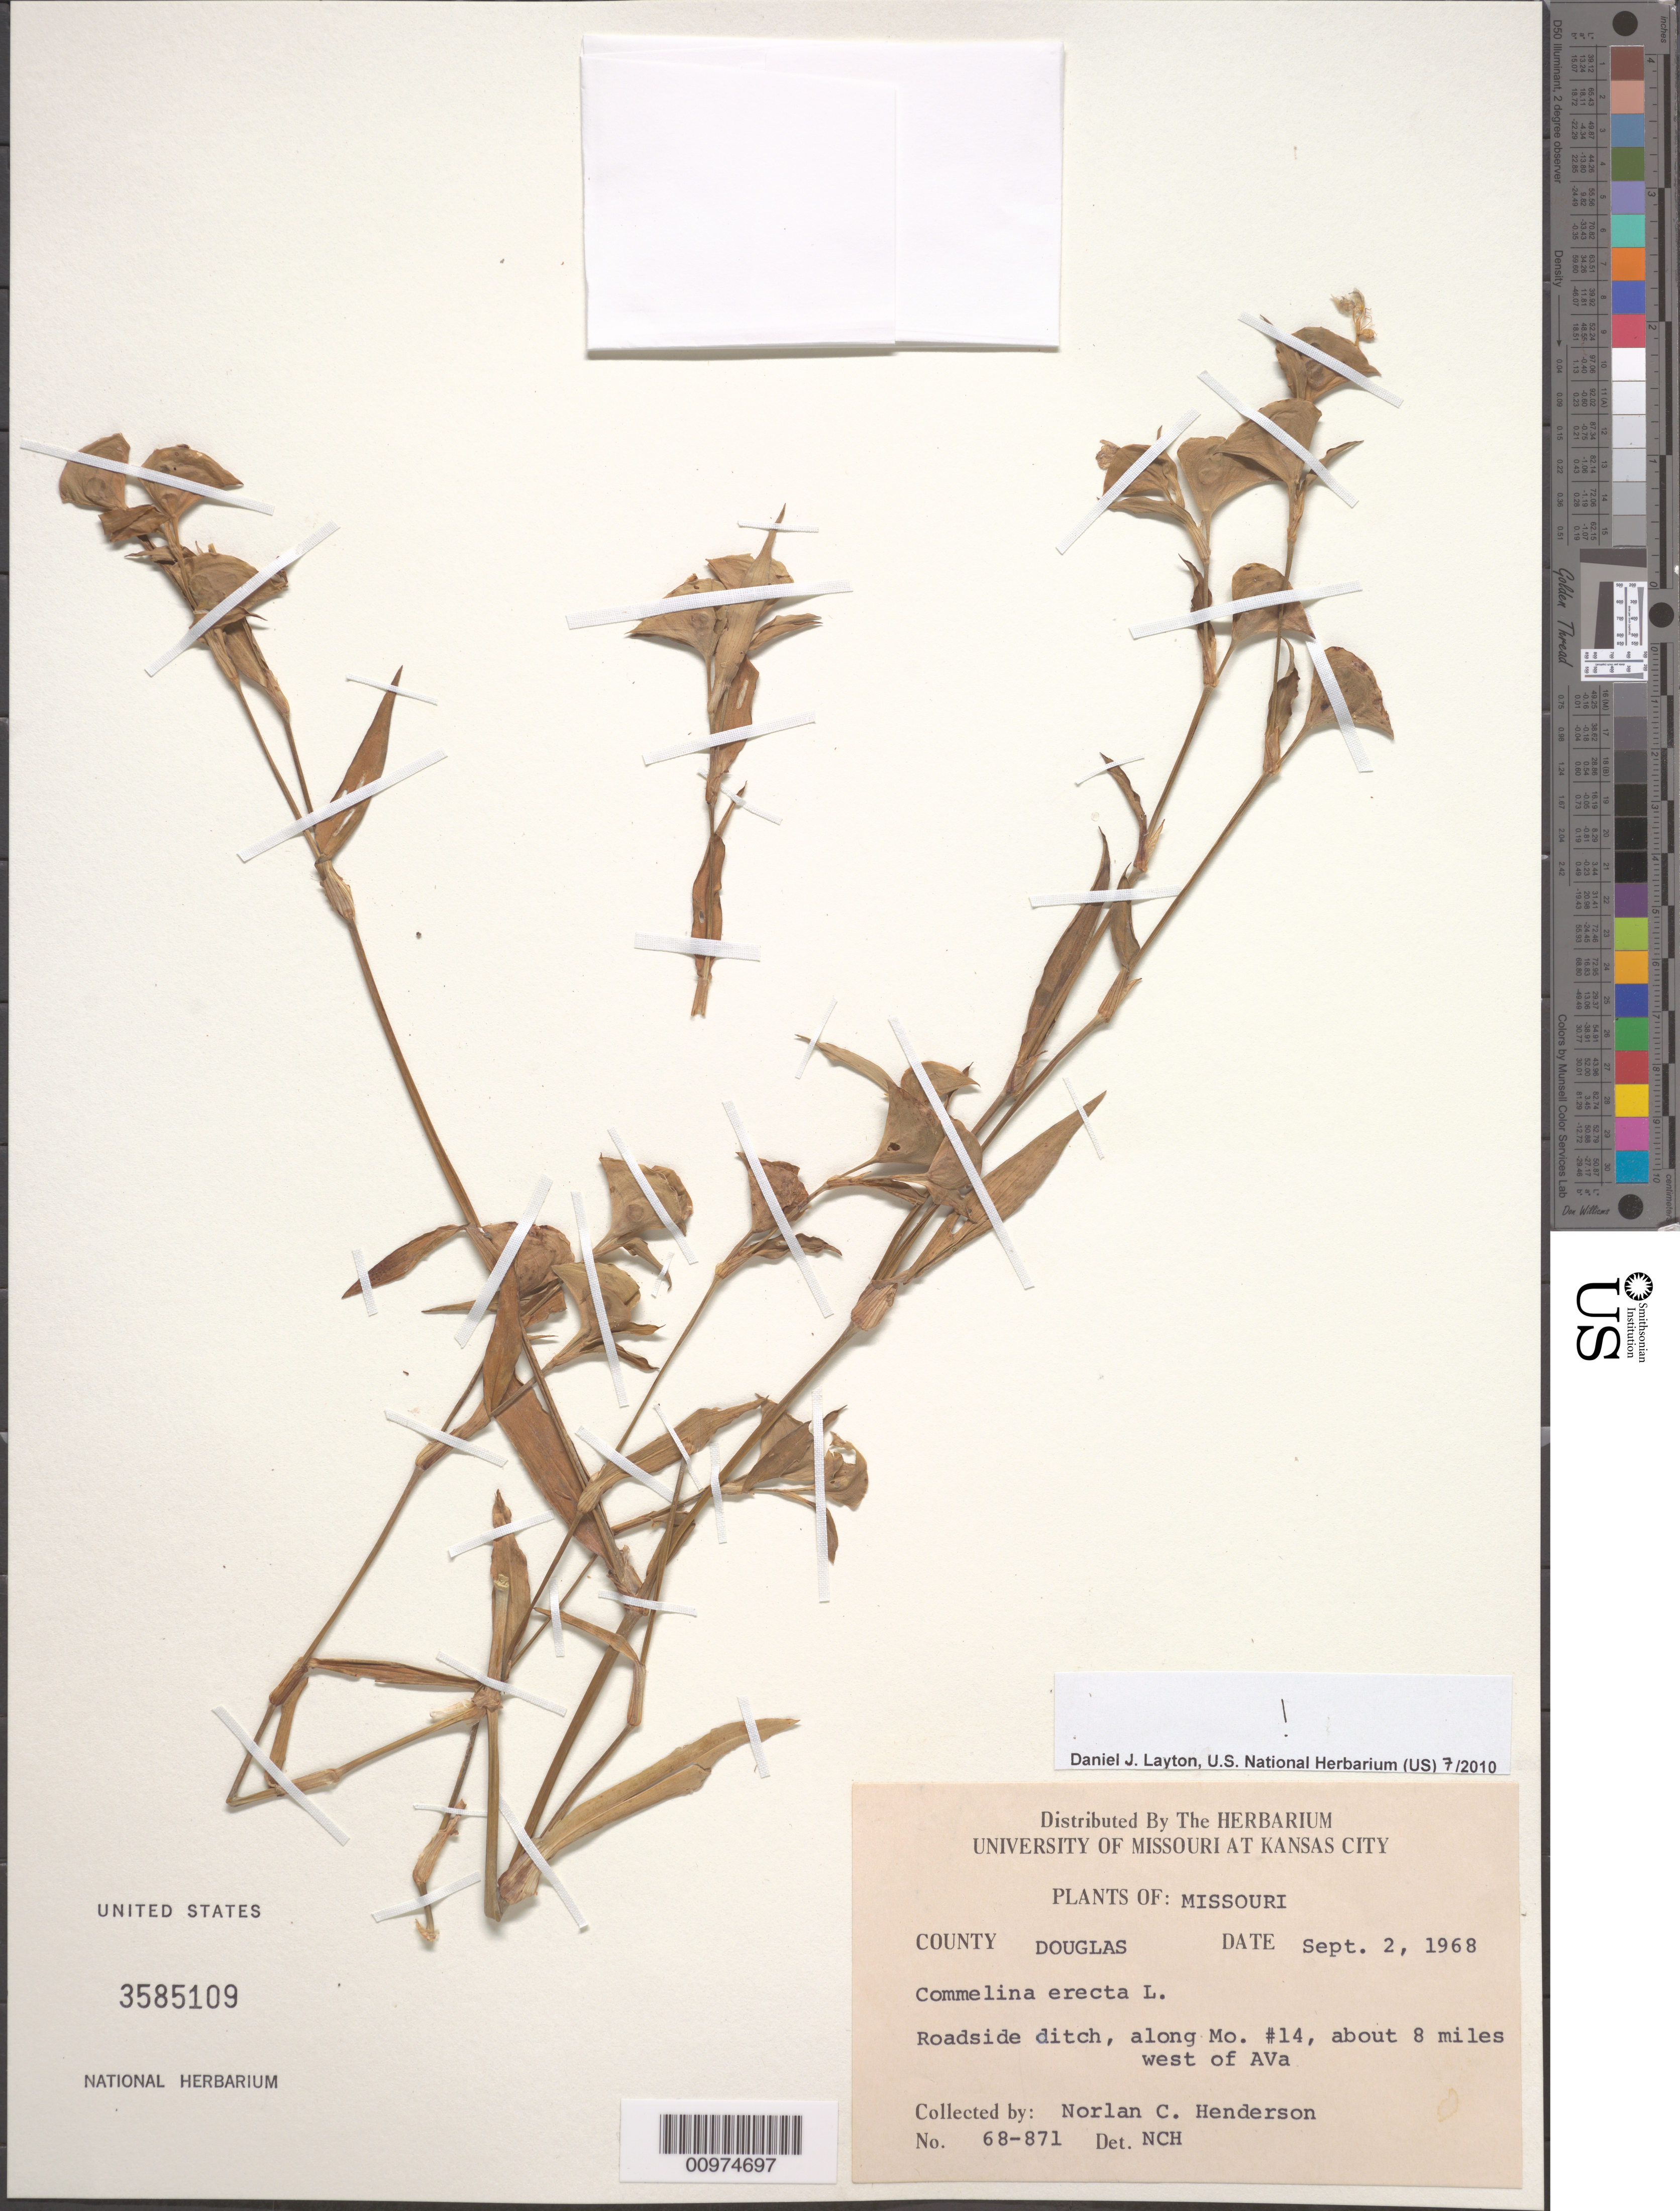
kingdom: Plantae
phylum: Tracheophyta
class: Liliopsida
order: Commelinales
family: Commelinaceae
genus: Commelina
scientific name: Commelina erecta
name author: L.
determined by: Layton, Daniel J.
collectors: N. C. Henderson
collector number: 68-871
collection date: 1968-09-02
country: United States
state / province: Missouri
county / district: Douglas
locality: along Mo. #14, about 8 miles west of Ava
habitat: Roadside ditch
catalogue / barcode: US 3585109